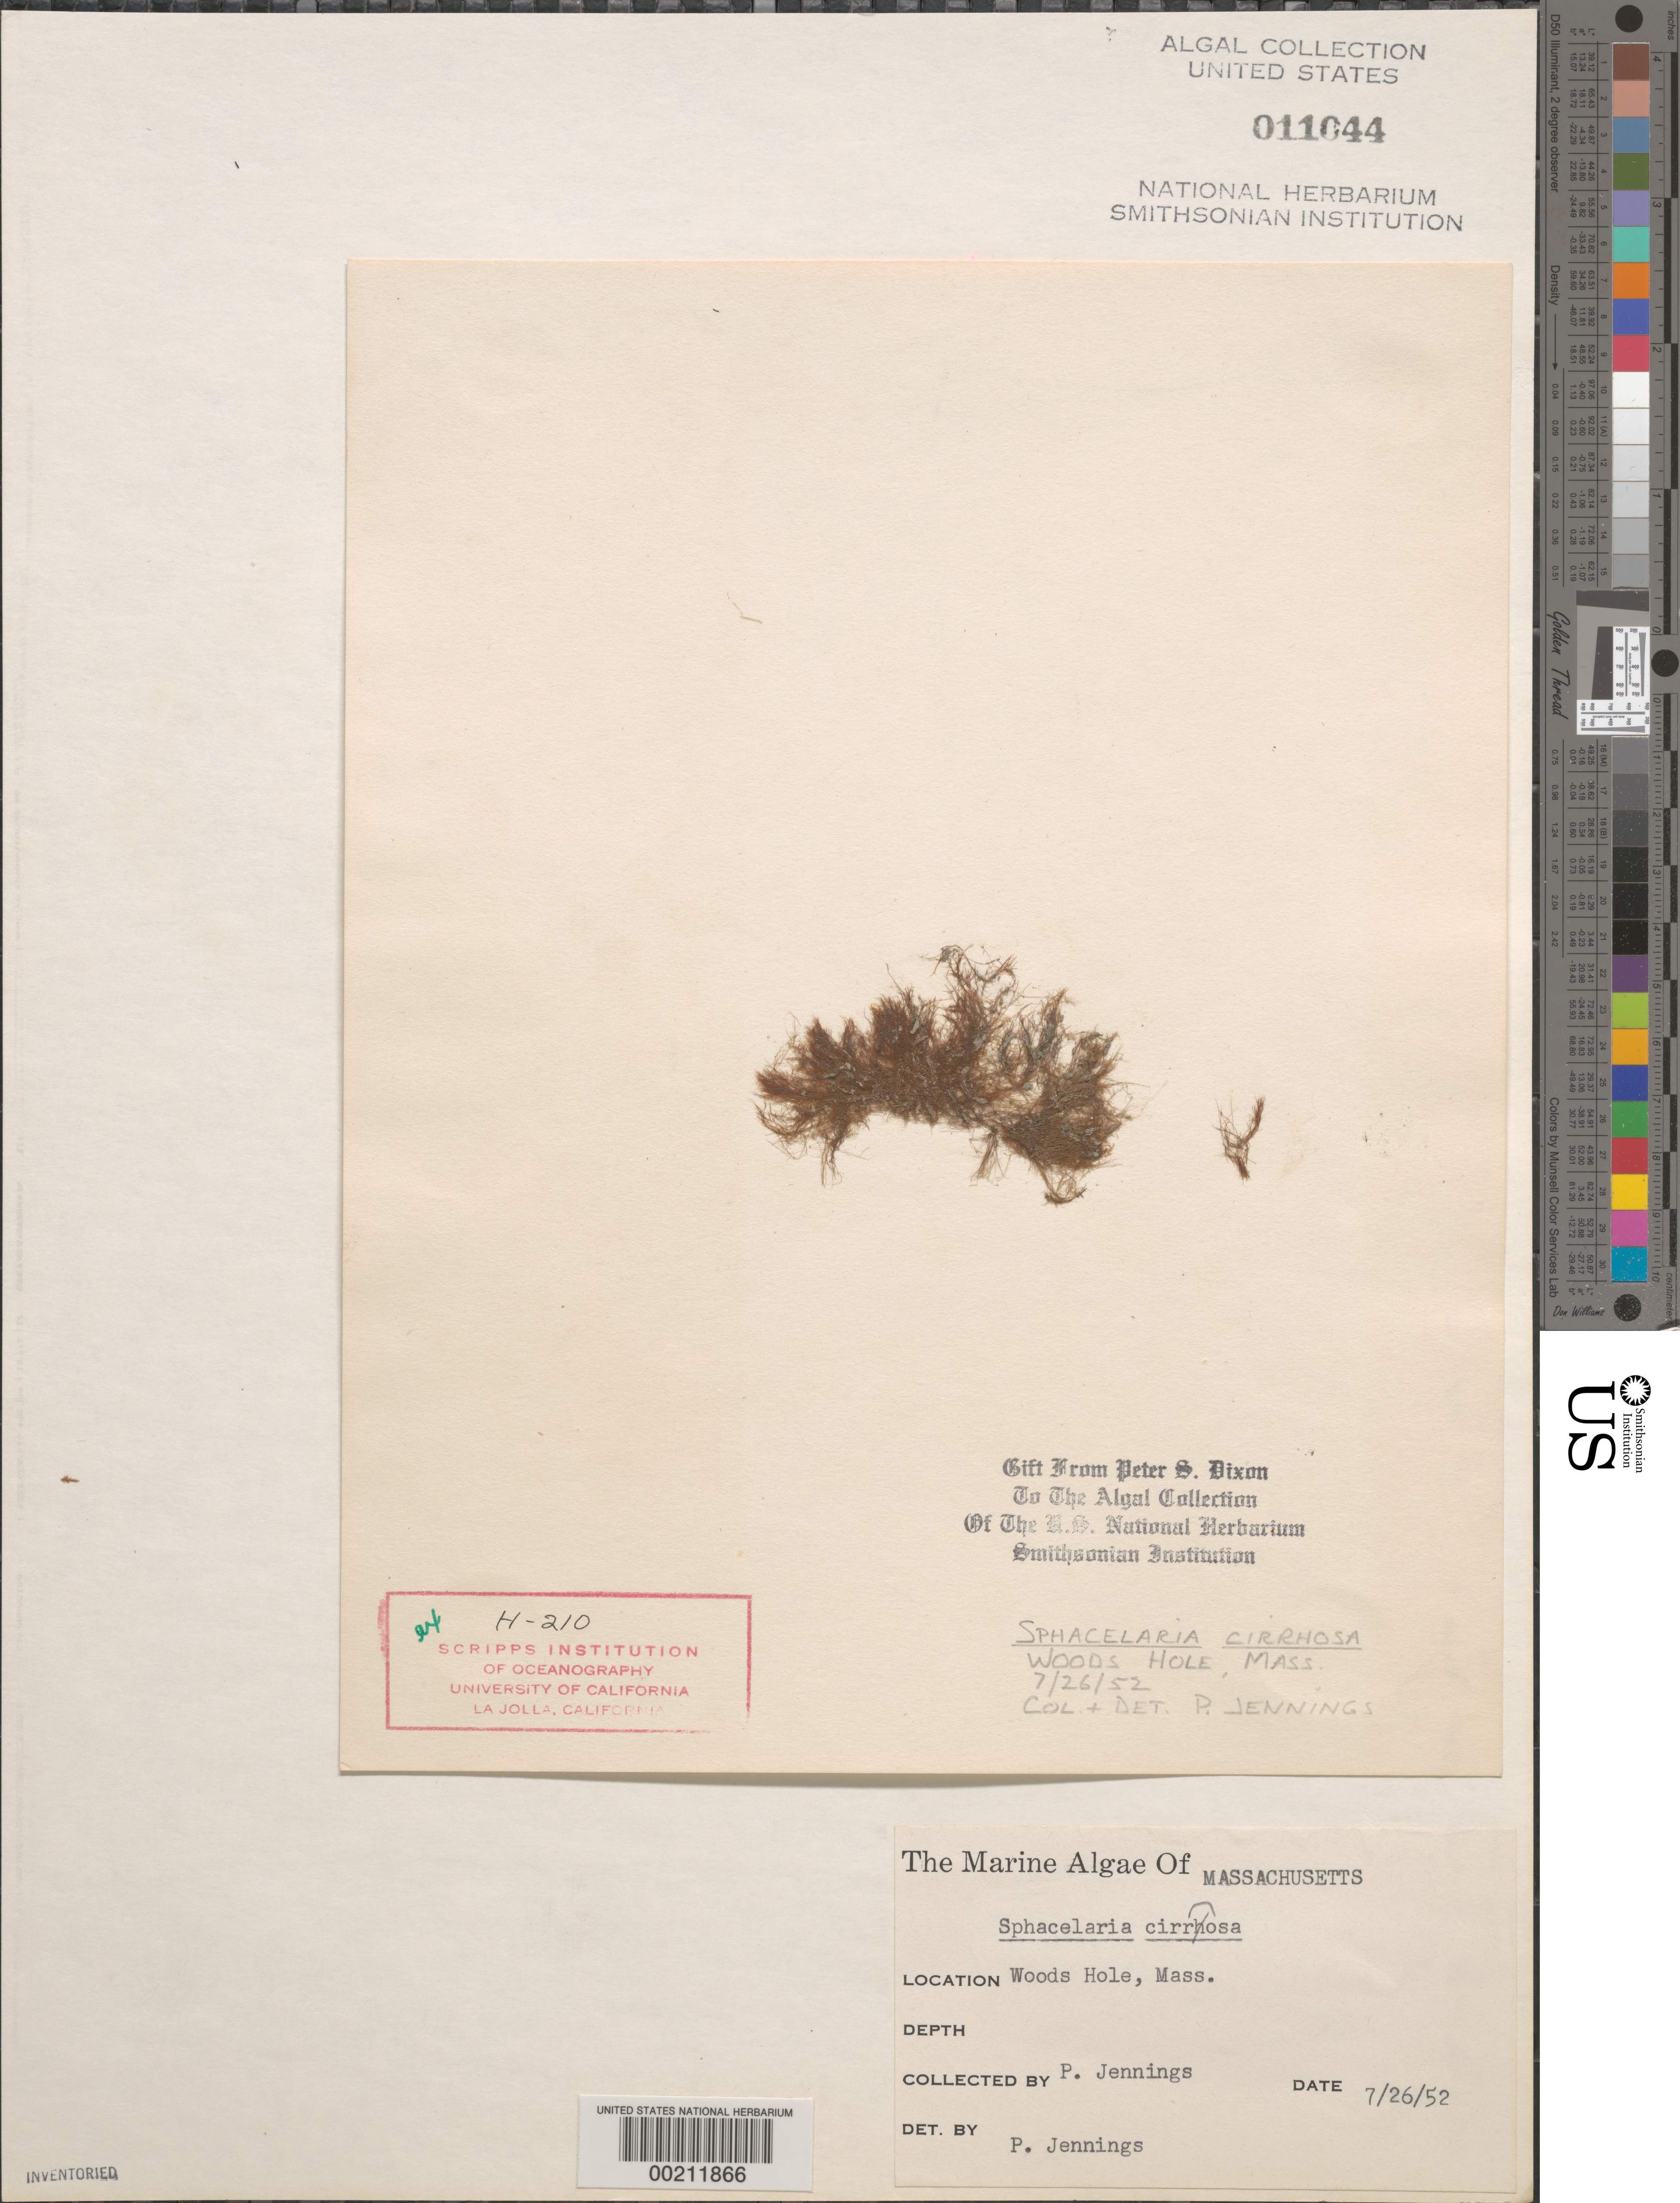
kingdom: Chromista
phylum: Ochrophyta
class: Phaeophyceae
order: Sphacelariales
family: Sphacelariaceae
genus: Sphacelaria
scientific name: Sphacelaria cirrosa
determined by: Jennings, P.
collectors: P. Jennings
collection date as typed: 26 Jul 1952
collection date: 1952-07-26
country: United States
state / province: Massachusetts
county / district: Barnstable County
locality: Woods Hole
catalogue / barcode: US 11044